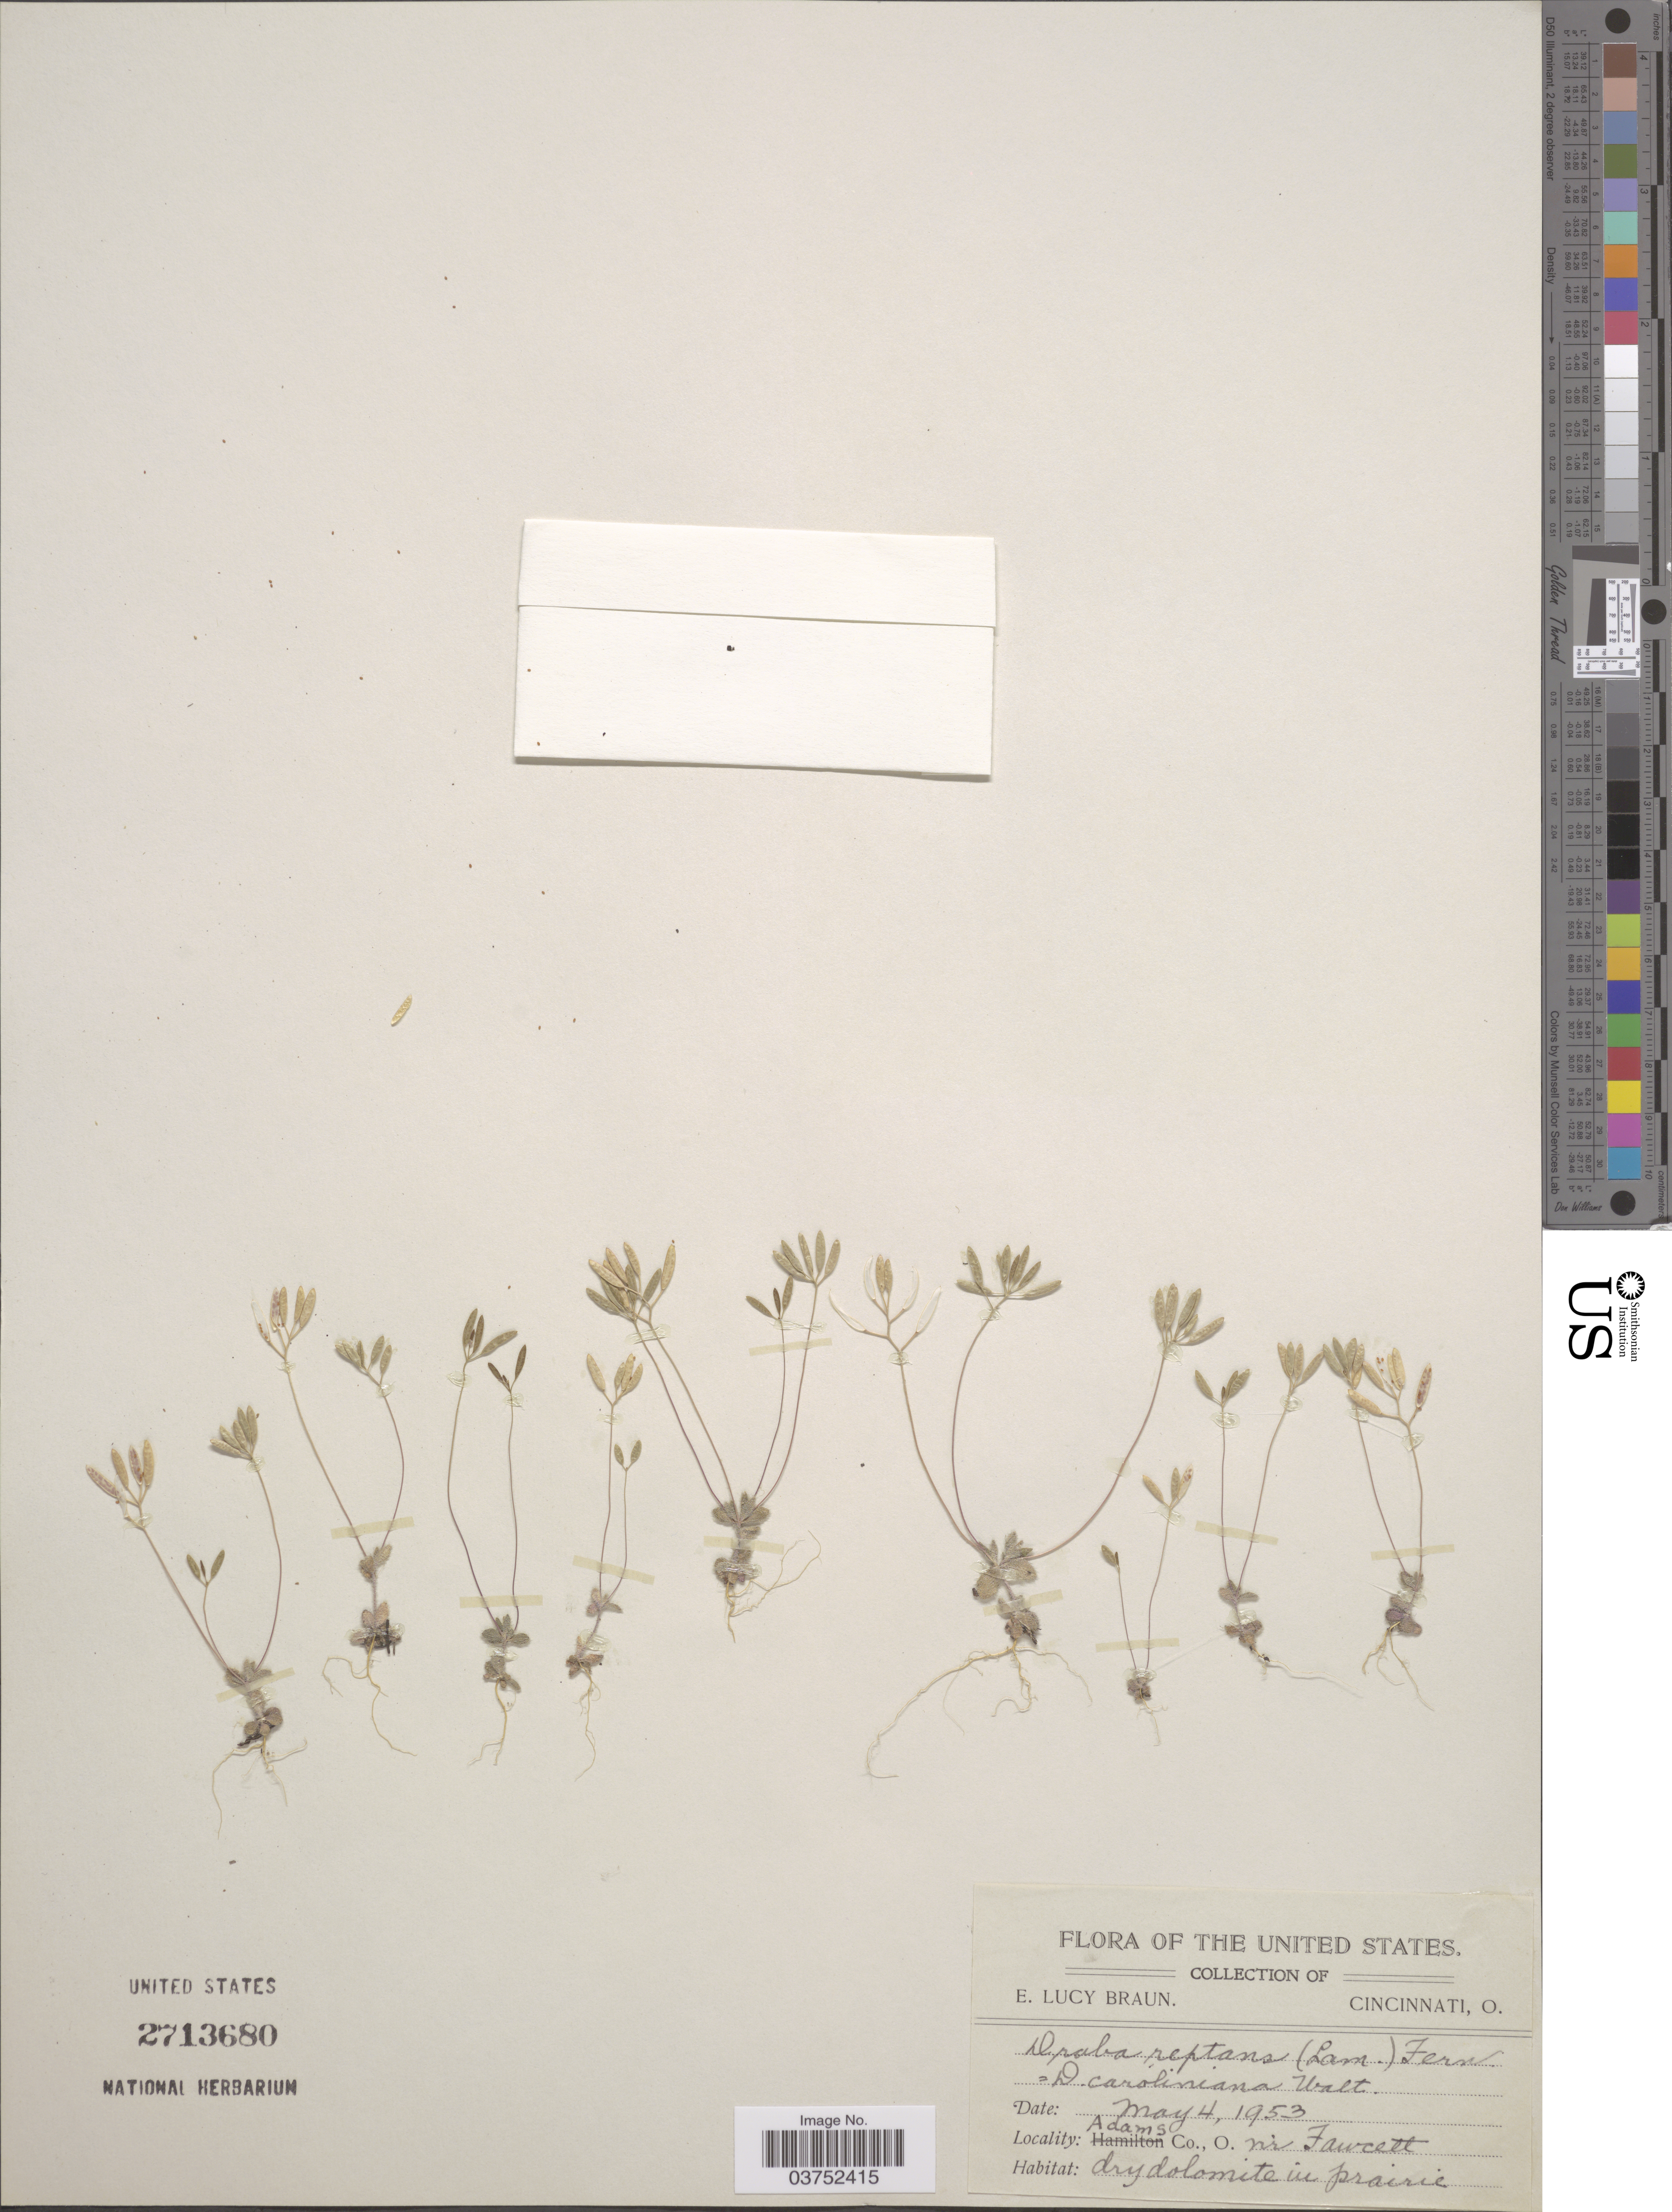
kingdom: Plantae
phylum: Tracheophyta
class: Magnoliopsida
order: Brassicales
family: Brassicaceae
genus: Draba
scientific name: Draba reptans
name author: (Lam.) Fernald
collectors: E. L. Braun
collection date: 1953-05-04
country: United States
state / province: Ohio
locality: Adams Co., n'r Fawcett.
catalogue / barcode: US 2713680